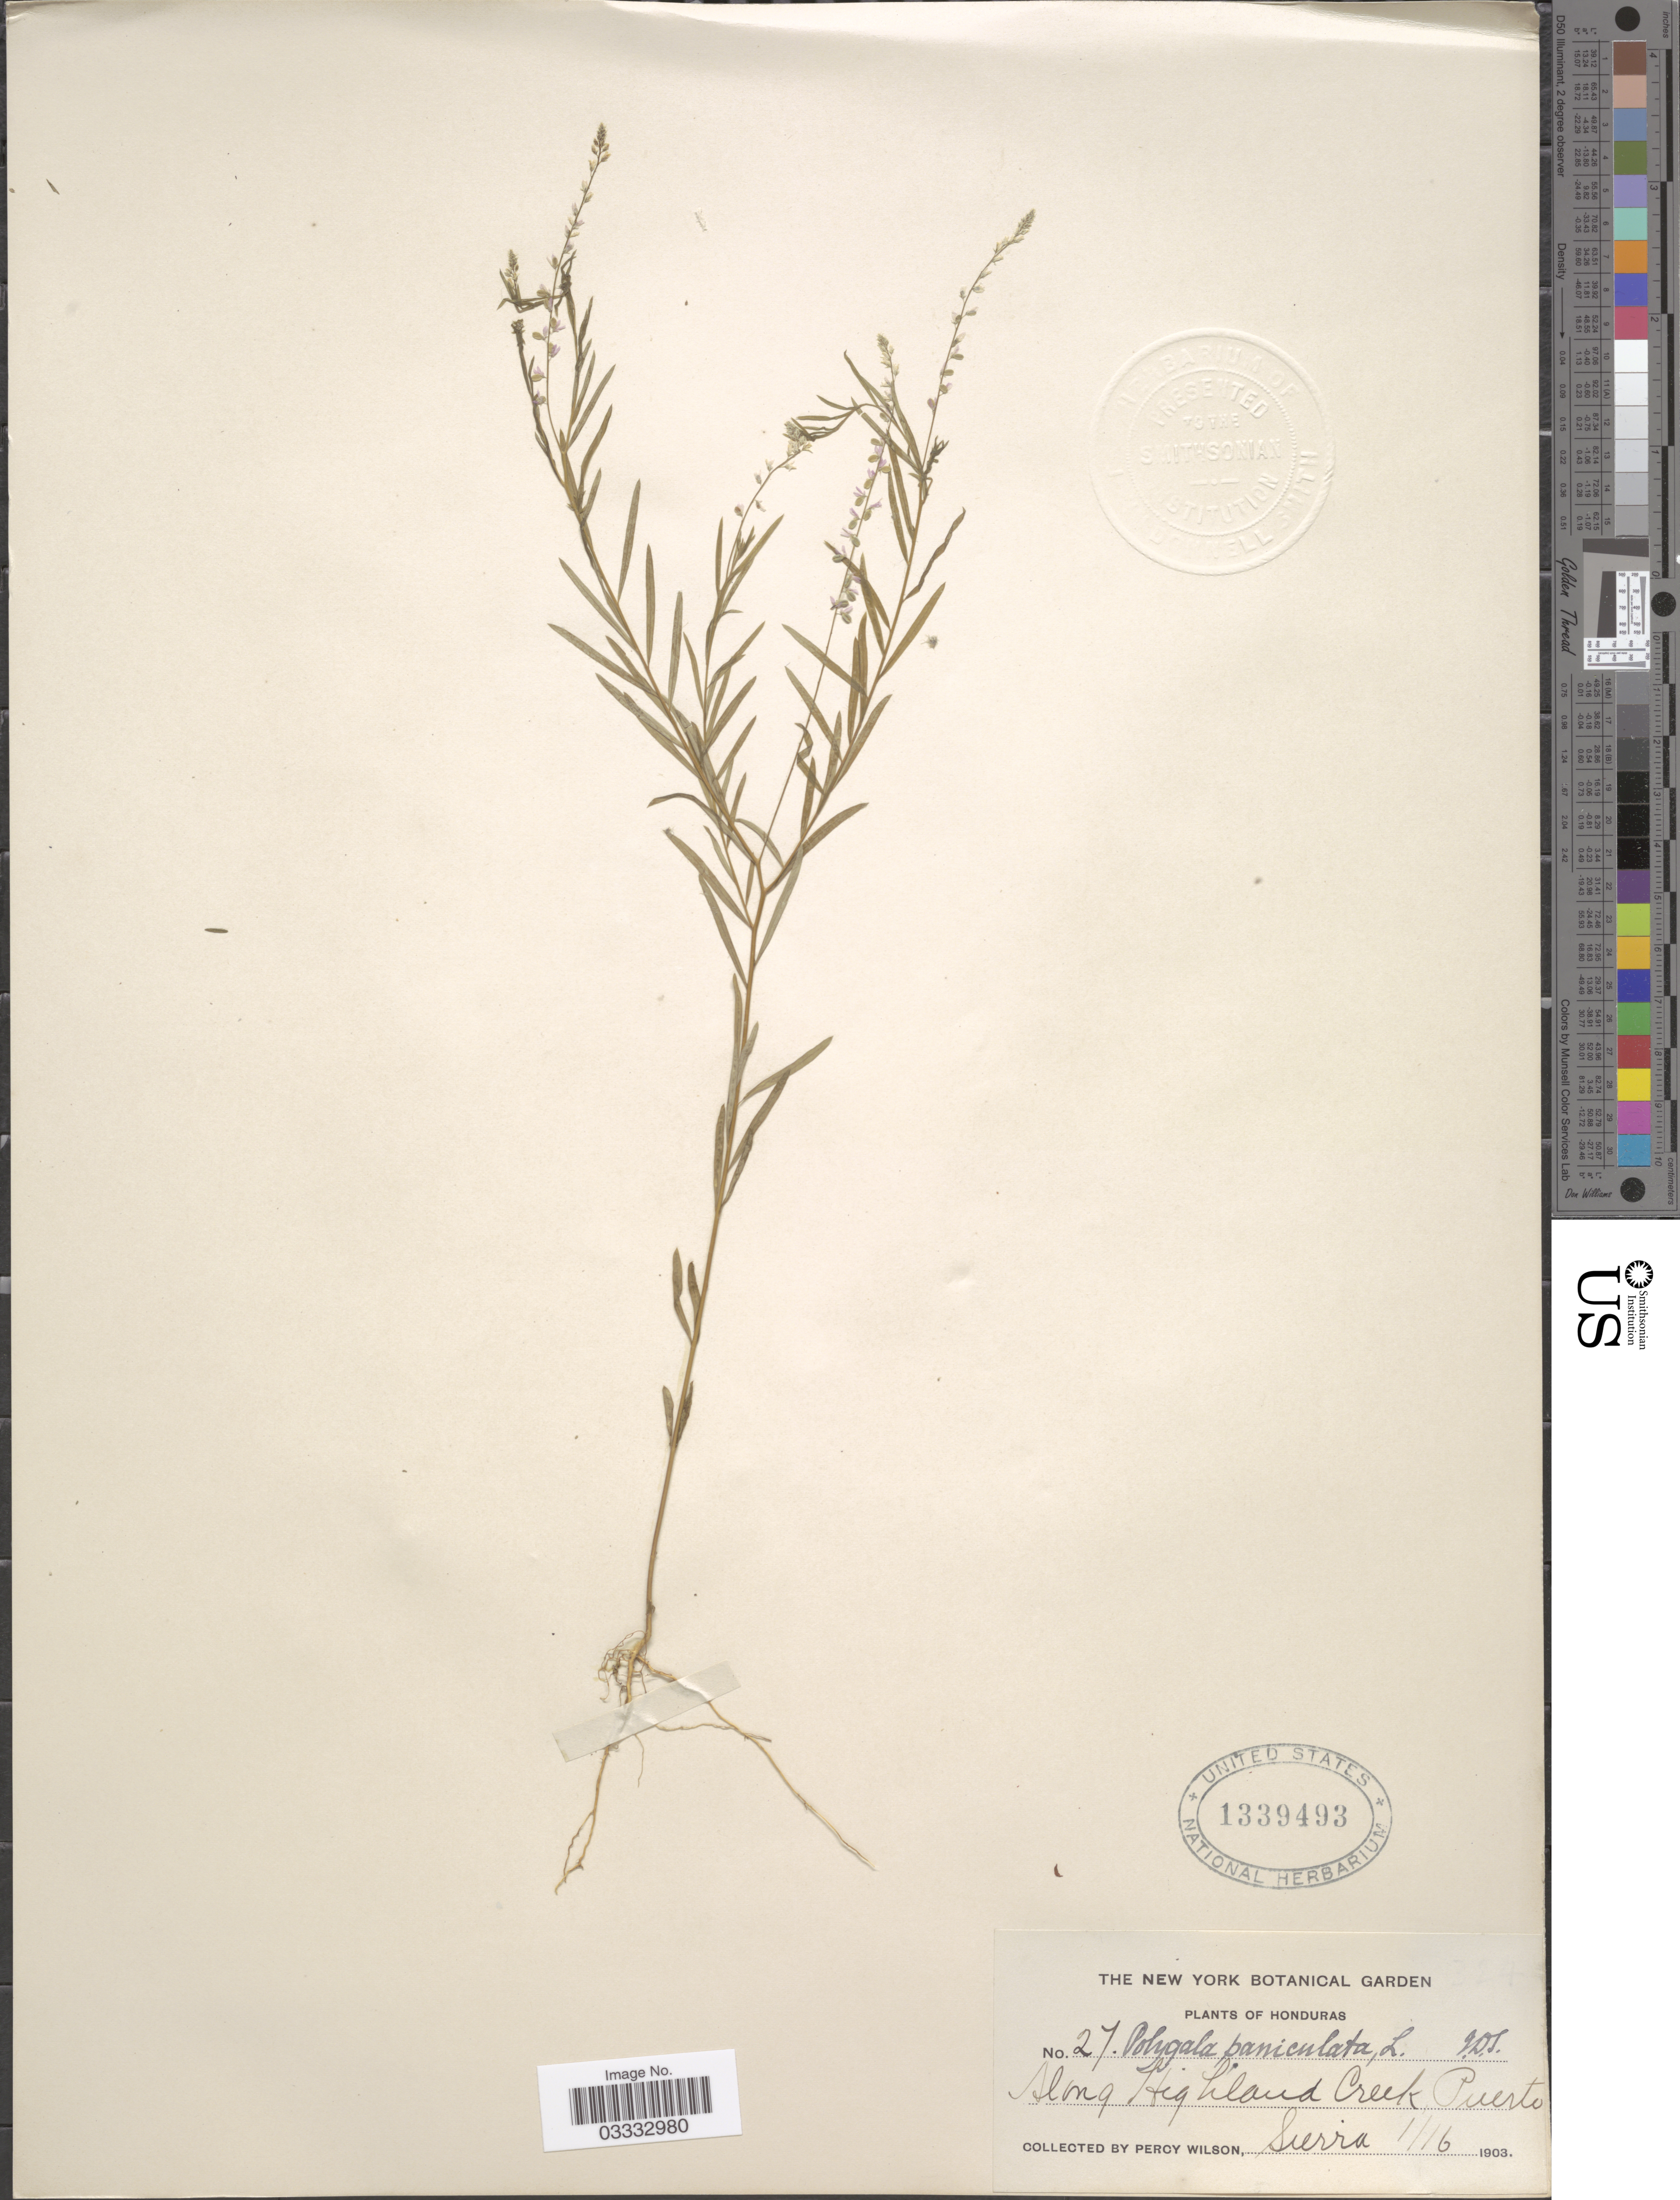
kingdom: Plantae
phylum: Tracheophyta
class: Magnoliopsida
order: Fabales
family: Polygalaceae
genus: Polygala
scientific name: Polygala paniculata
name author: L.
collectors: P. Wilson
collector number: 27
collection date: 1903-01-16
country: Honduras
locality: Along Highland Creek Puerto Sierra.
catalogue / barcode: US 1339493